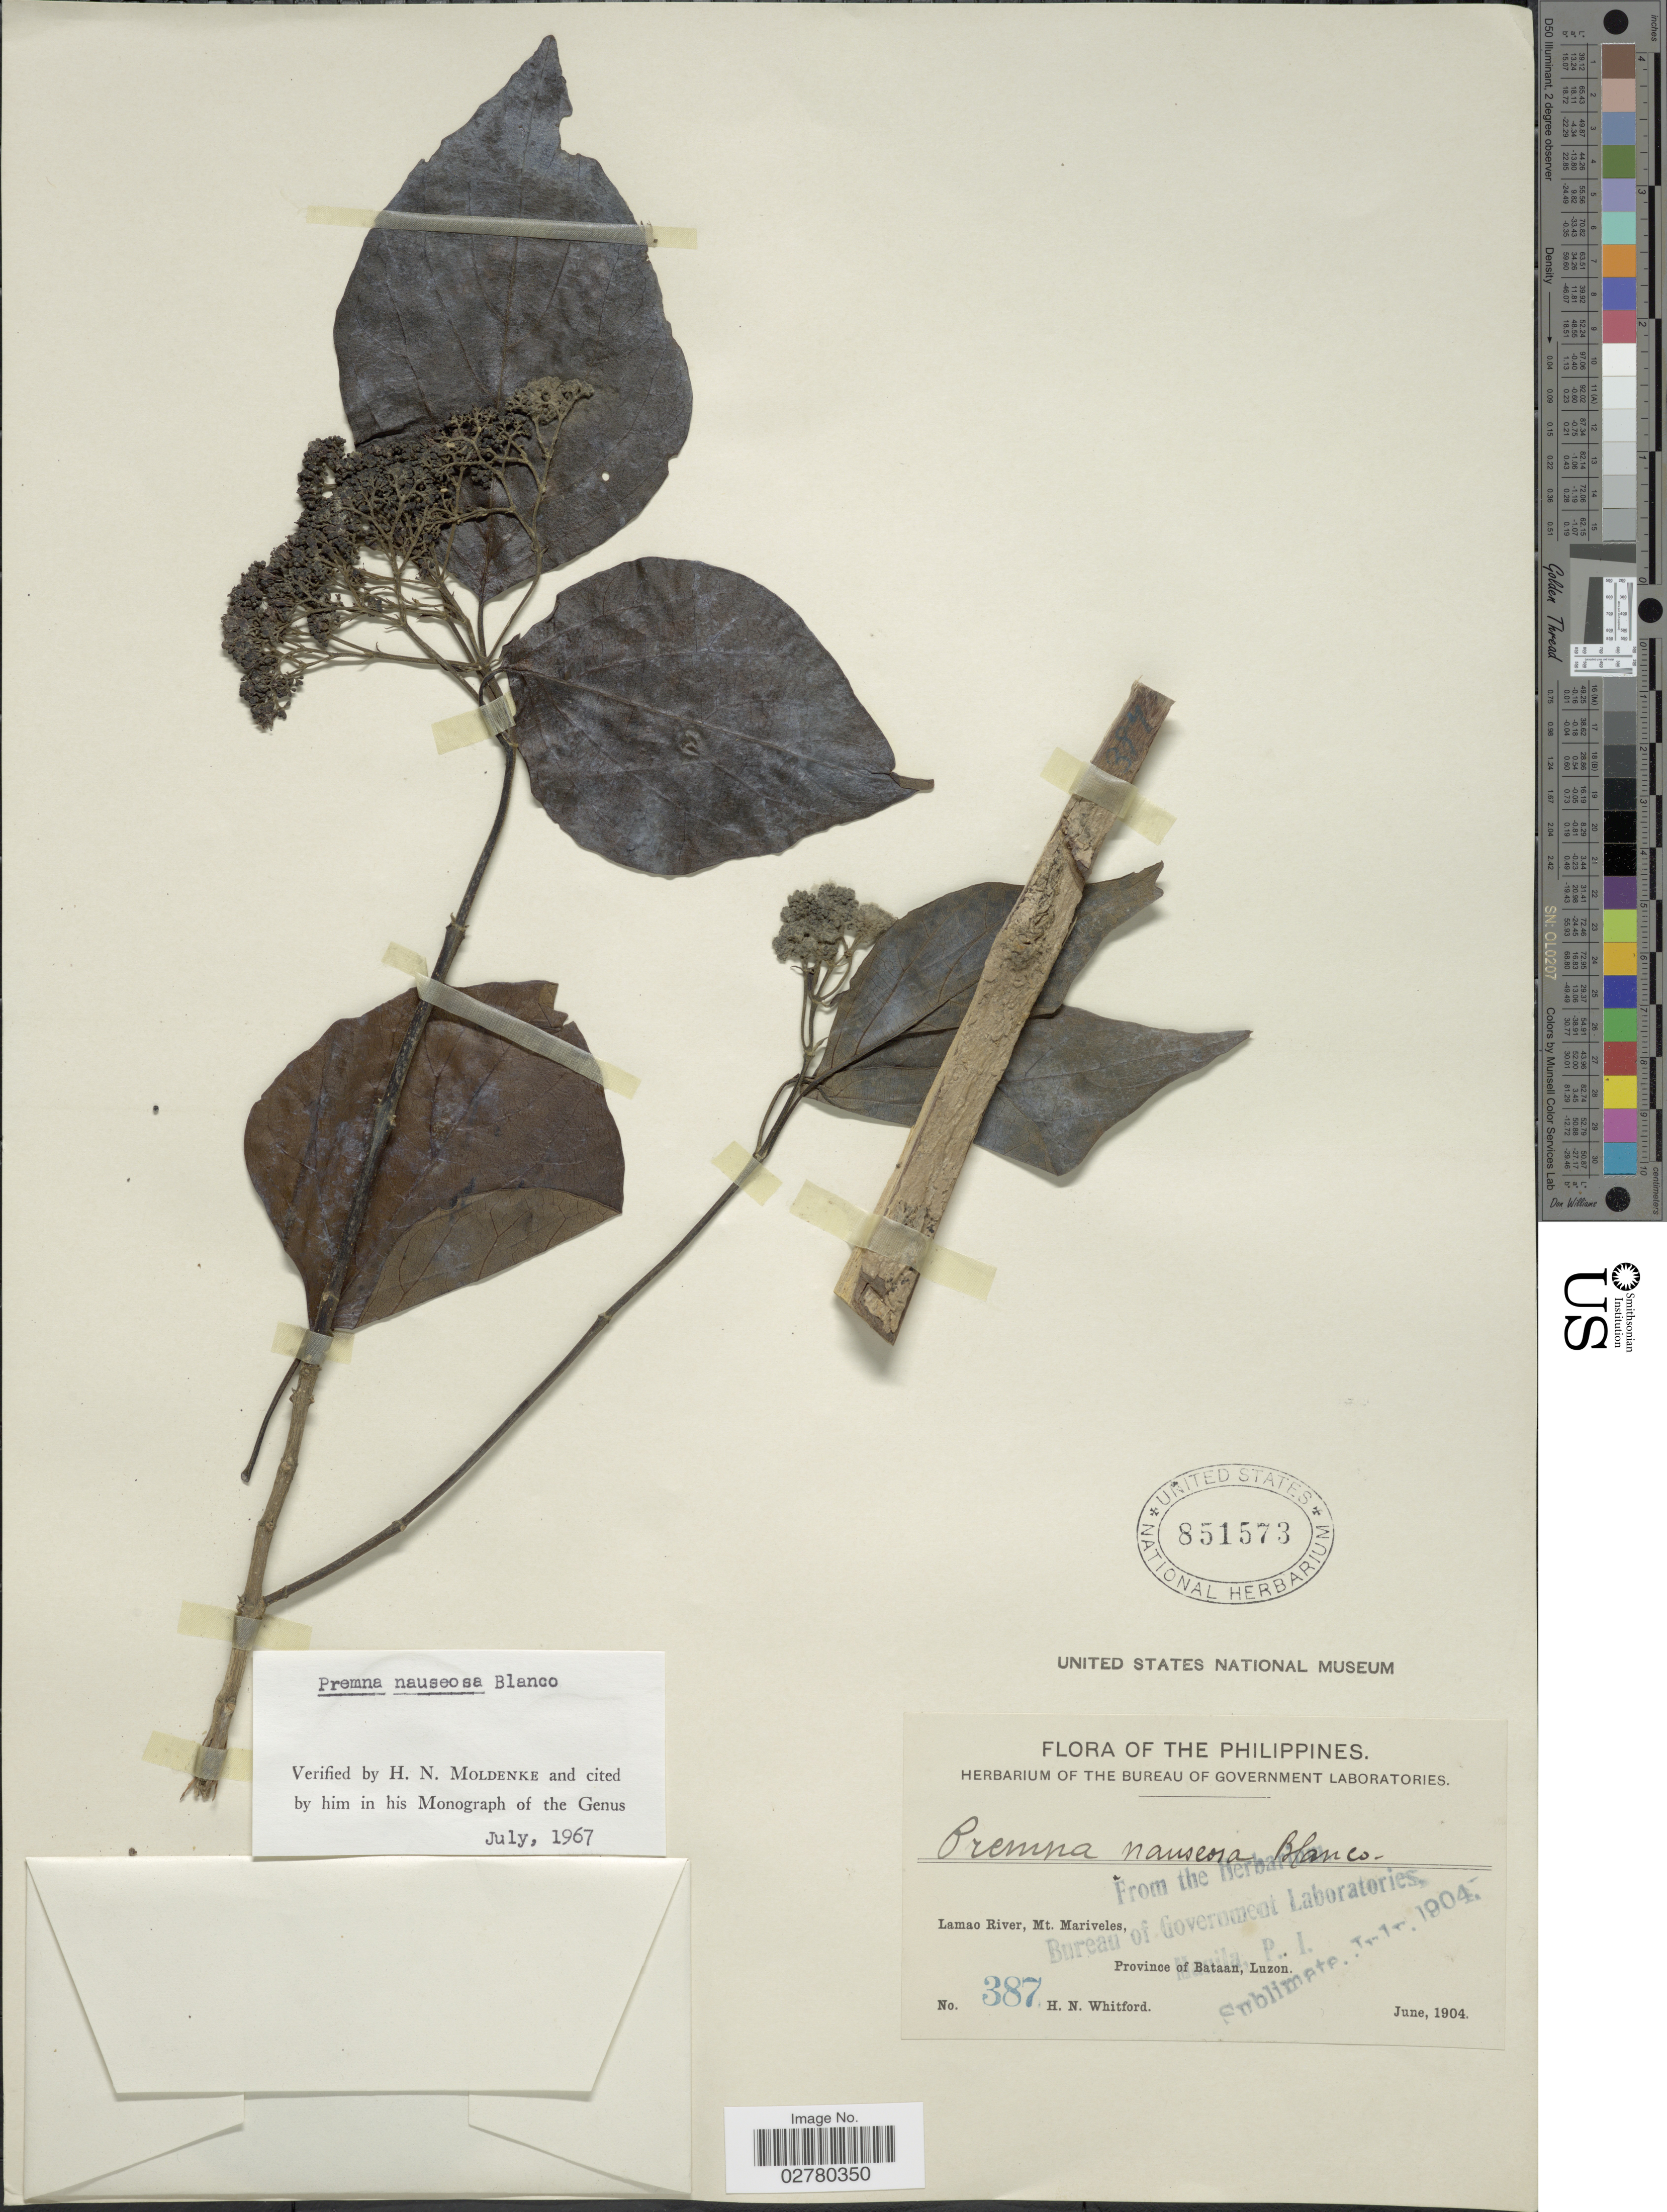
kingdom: Plantae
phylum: Tracheophyta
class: Magnoliopsida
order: Lamiales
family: Lamiaceae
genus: Premna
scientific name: Premna nauseosa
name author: Blanco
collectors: H. N. Whitford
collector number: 387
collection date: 1904-06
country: Philippines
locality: Lamao River, Mt. Mariveles, Province of Bataan, Luzon.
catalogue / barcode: US 851573